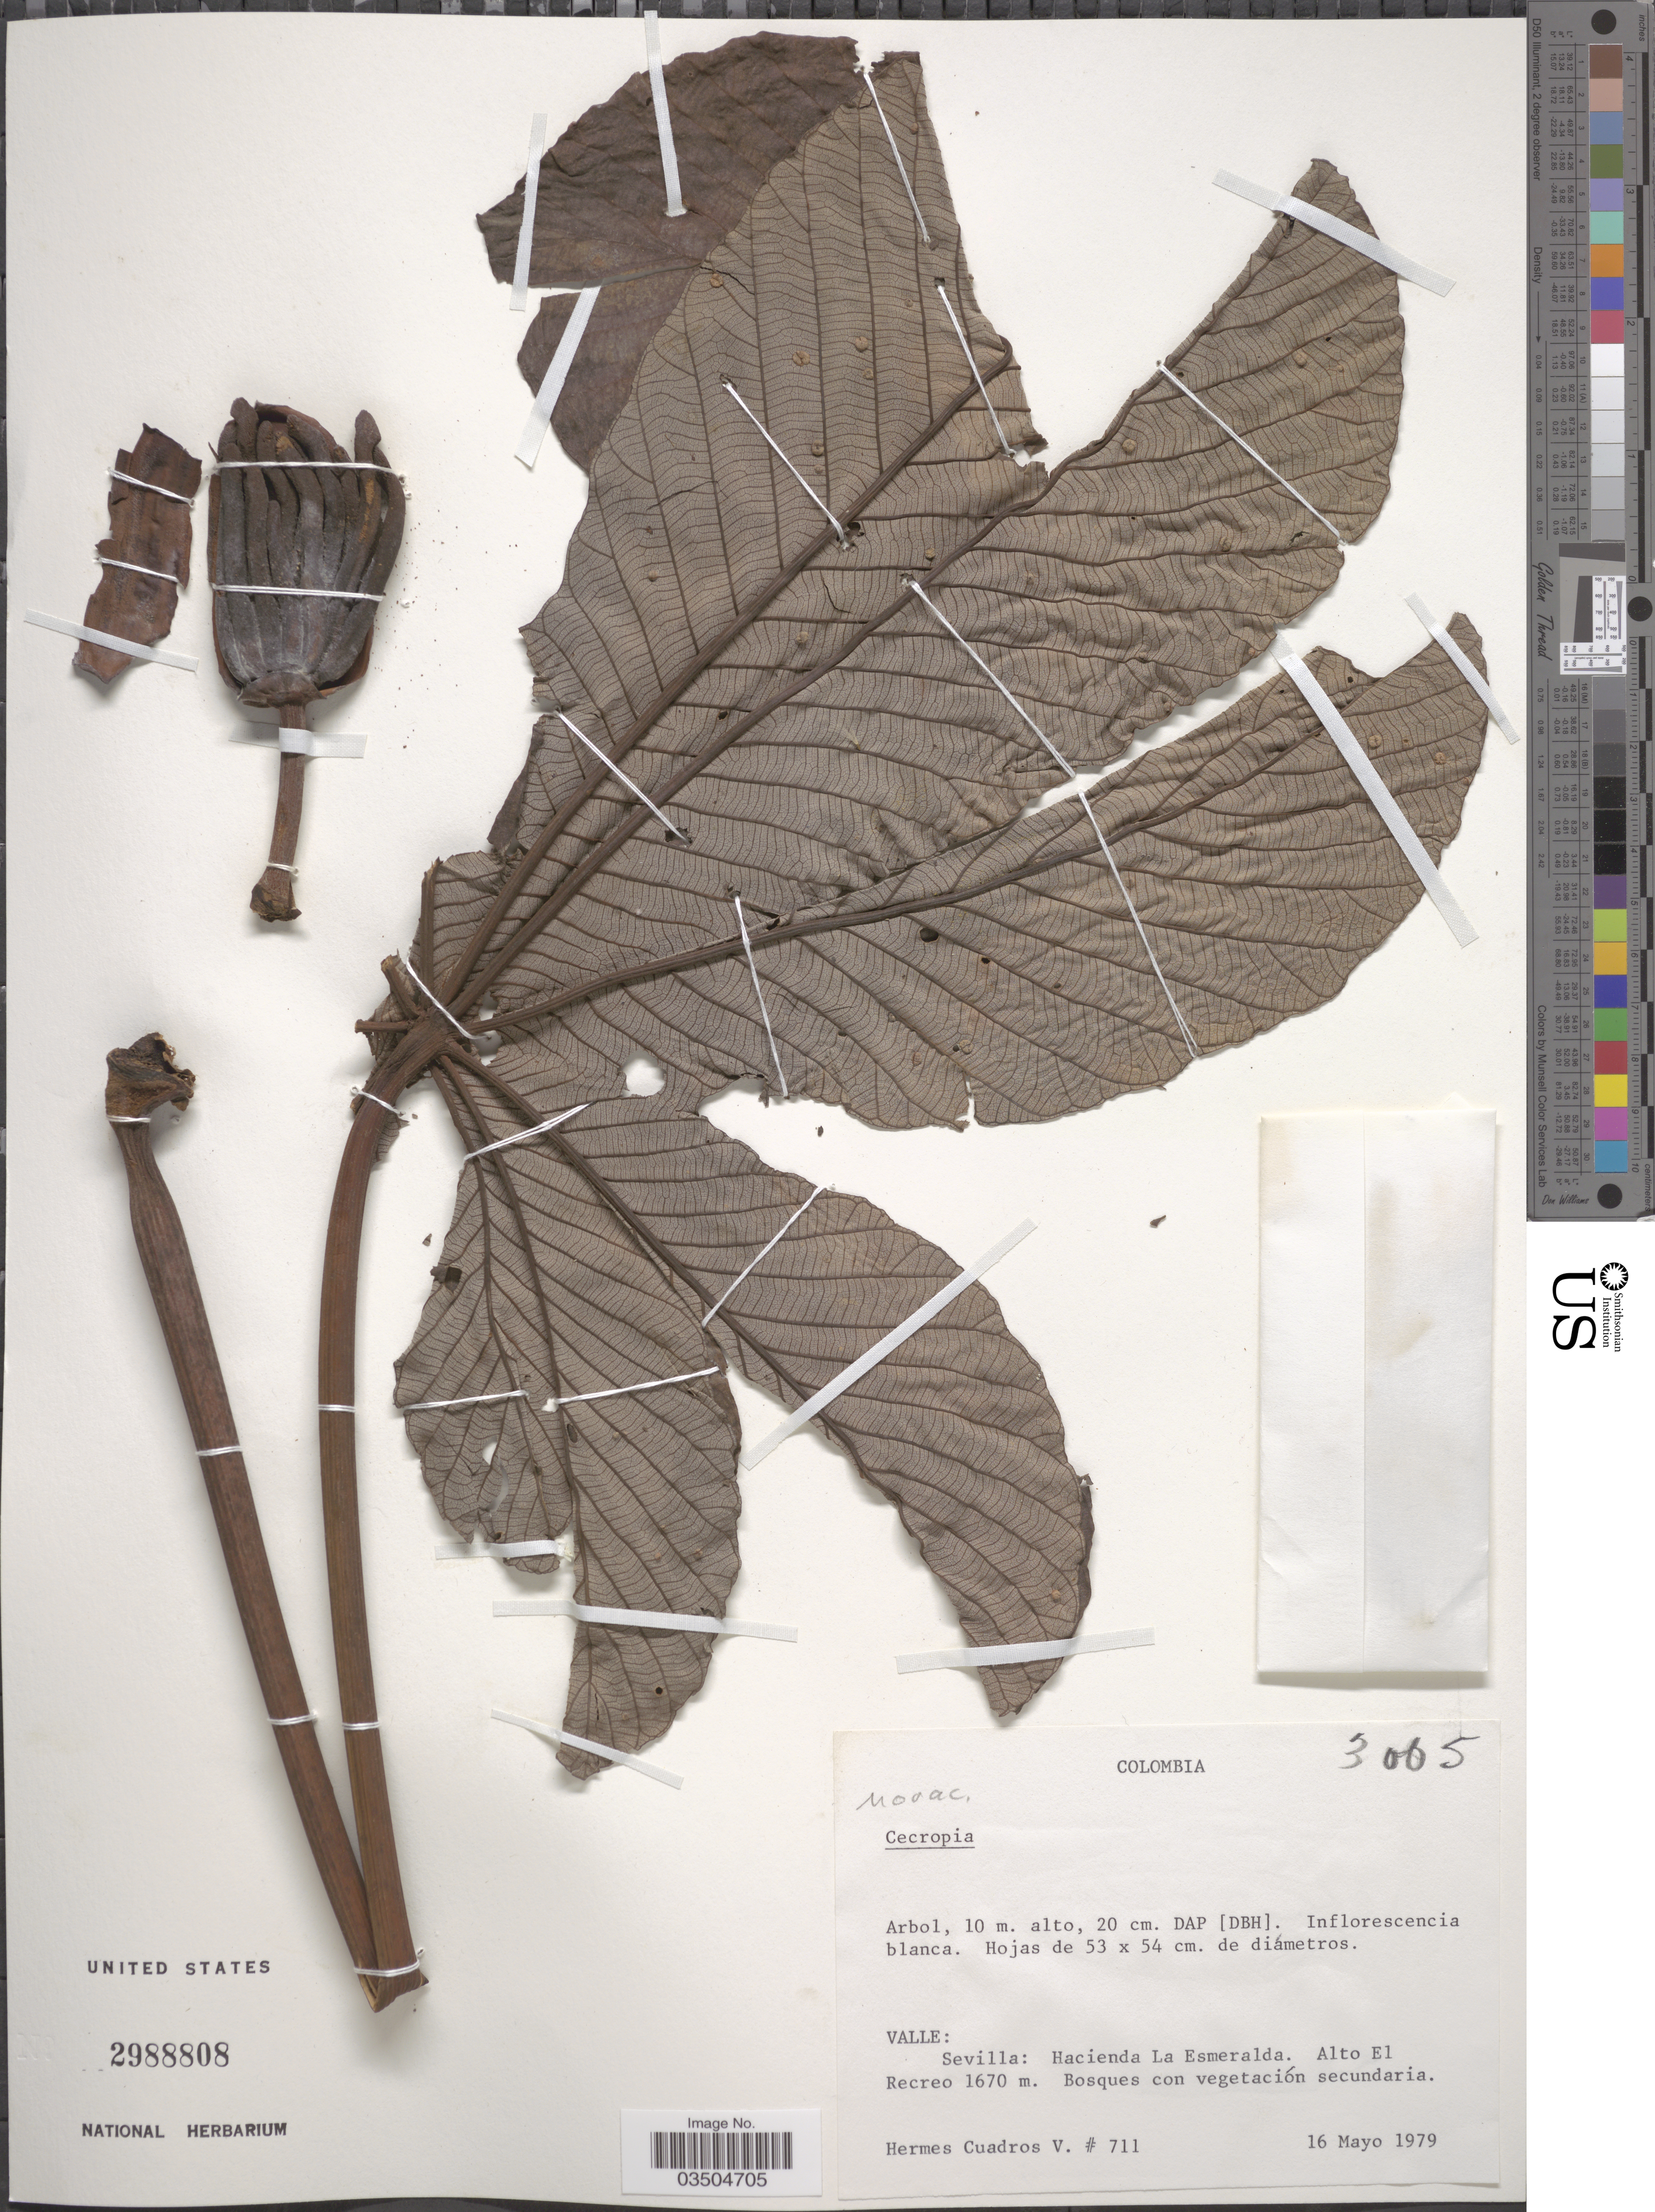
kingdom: Plantae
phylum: Tracheophyta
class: Magnoliopsida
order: Rosales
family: Urticaceae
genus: Cecropia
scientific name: Cecropia sp.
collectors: H. Cuadros V.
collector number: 711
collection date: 1979-05-16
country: Colombia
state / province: Valle del Cauca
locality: Valle: Sevilla: Hacienda La Esmeralda. Alto El Recreo.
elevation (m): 1670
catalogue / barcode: US 2988808